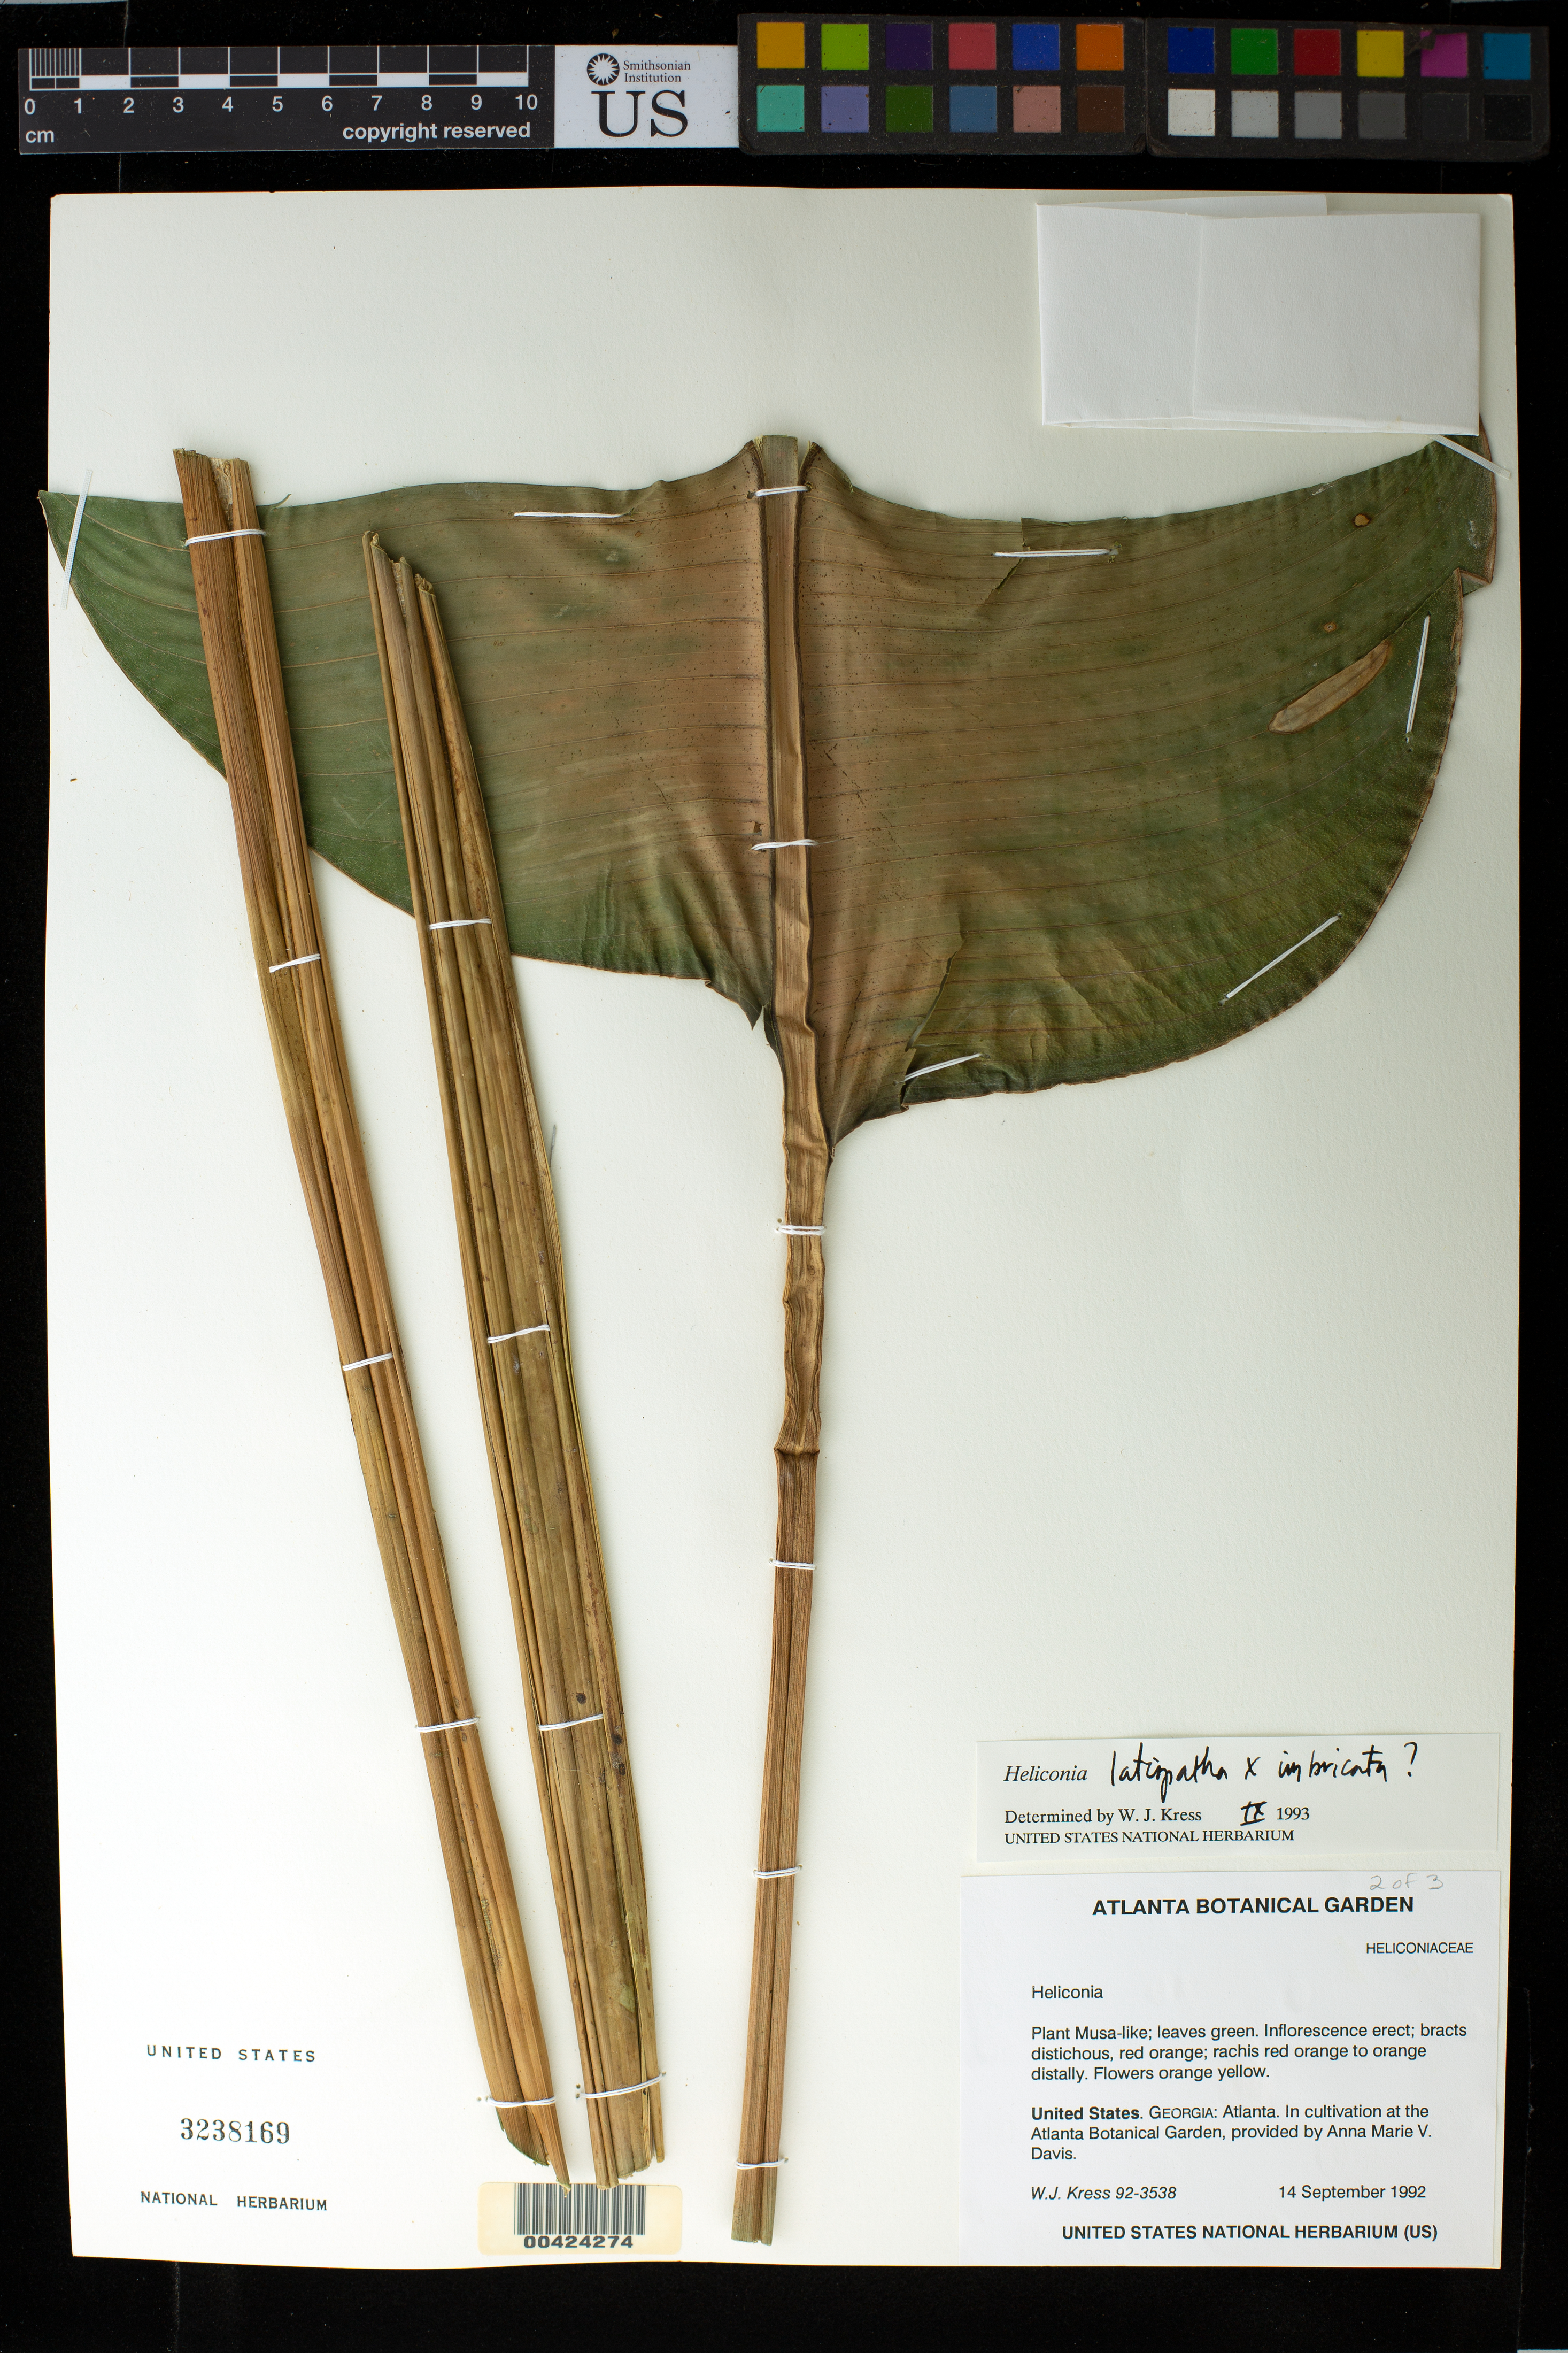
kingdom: Plantae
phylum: Tracheophyta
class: Liliopsida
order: Zingiberales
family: Heliconiaceae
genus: Heliconia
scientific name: Heliconia latispatha x H. imbricata (Kuntze) Baker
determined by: Kress, W. J., (US), Smithsonian Institution - National Museum of Natural History (UNITED STATES)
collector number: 92-3538 W.j. Kress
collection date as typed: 14 Sep 1992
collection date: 1992-09-14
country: United States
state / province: Florida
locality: Southern Florida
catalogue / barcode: US 3238169